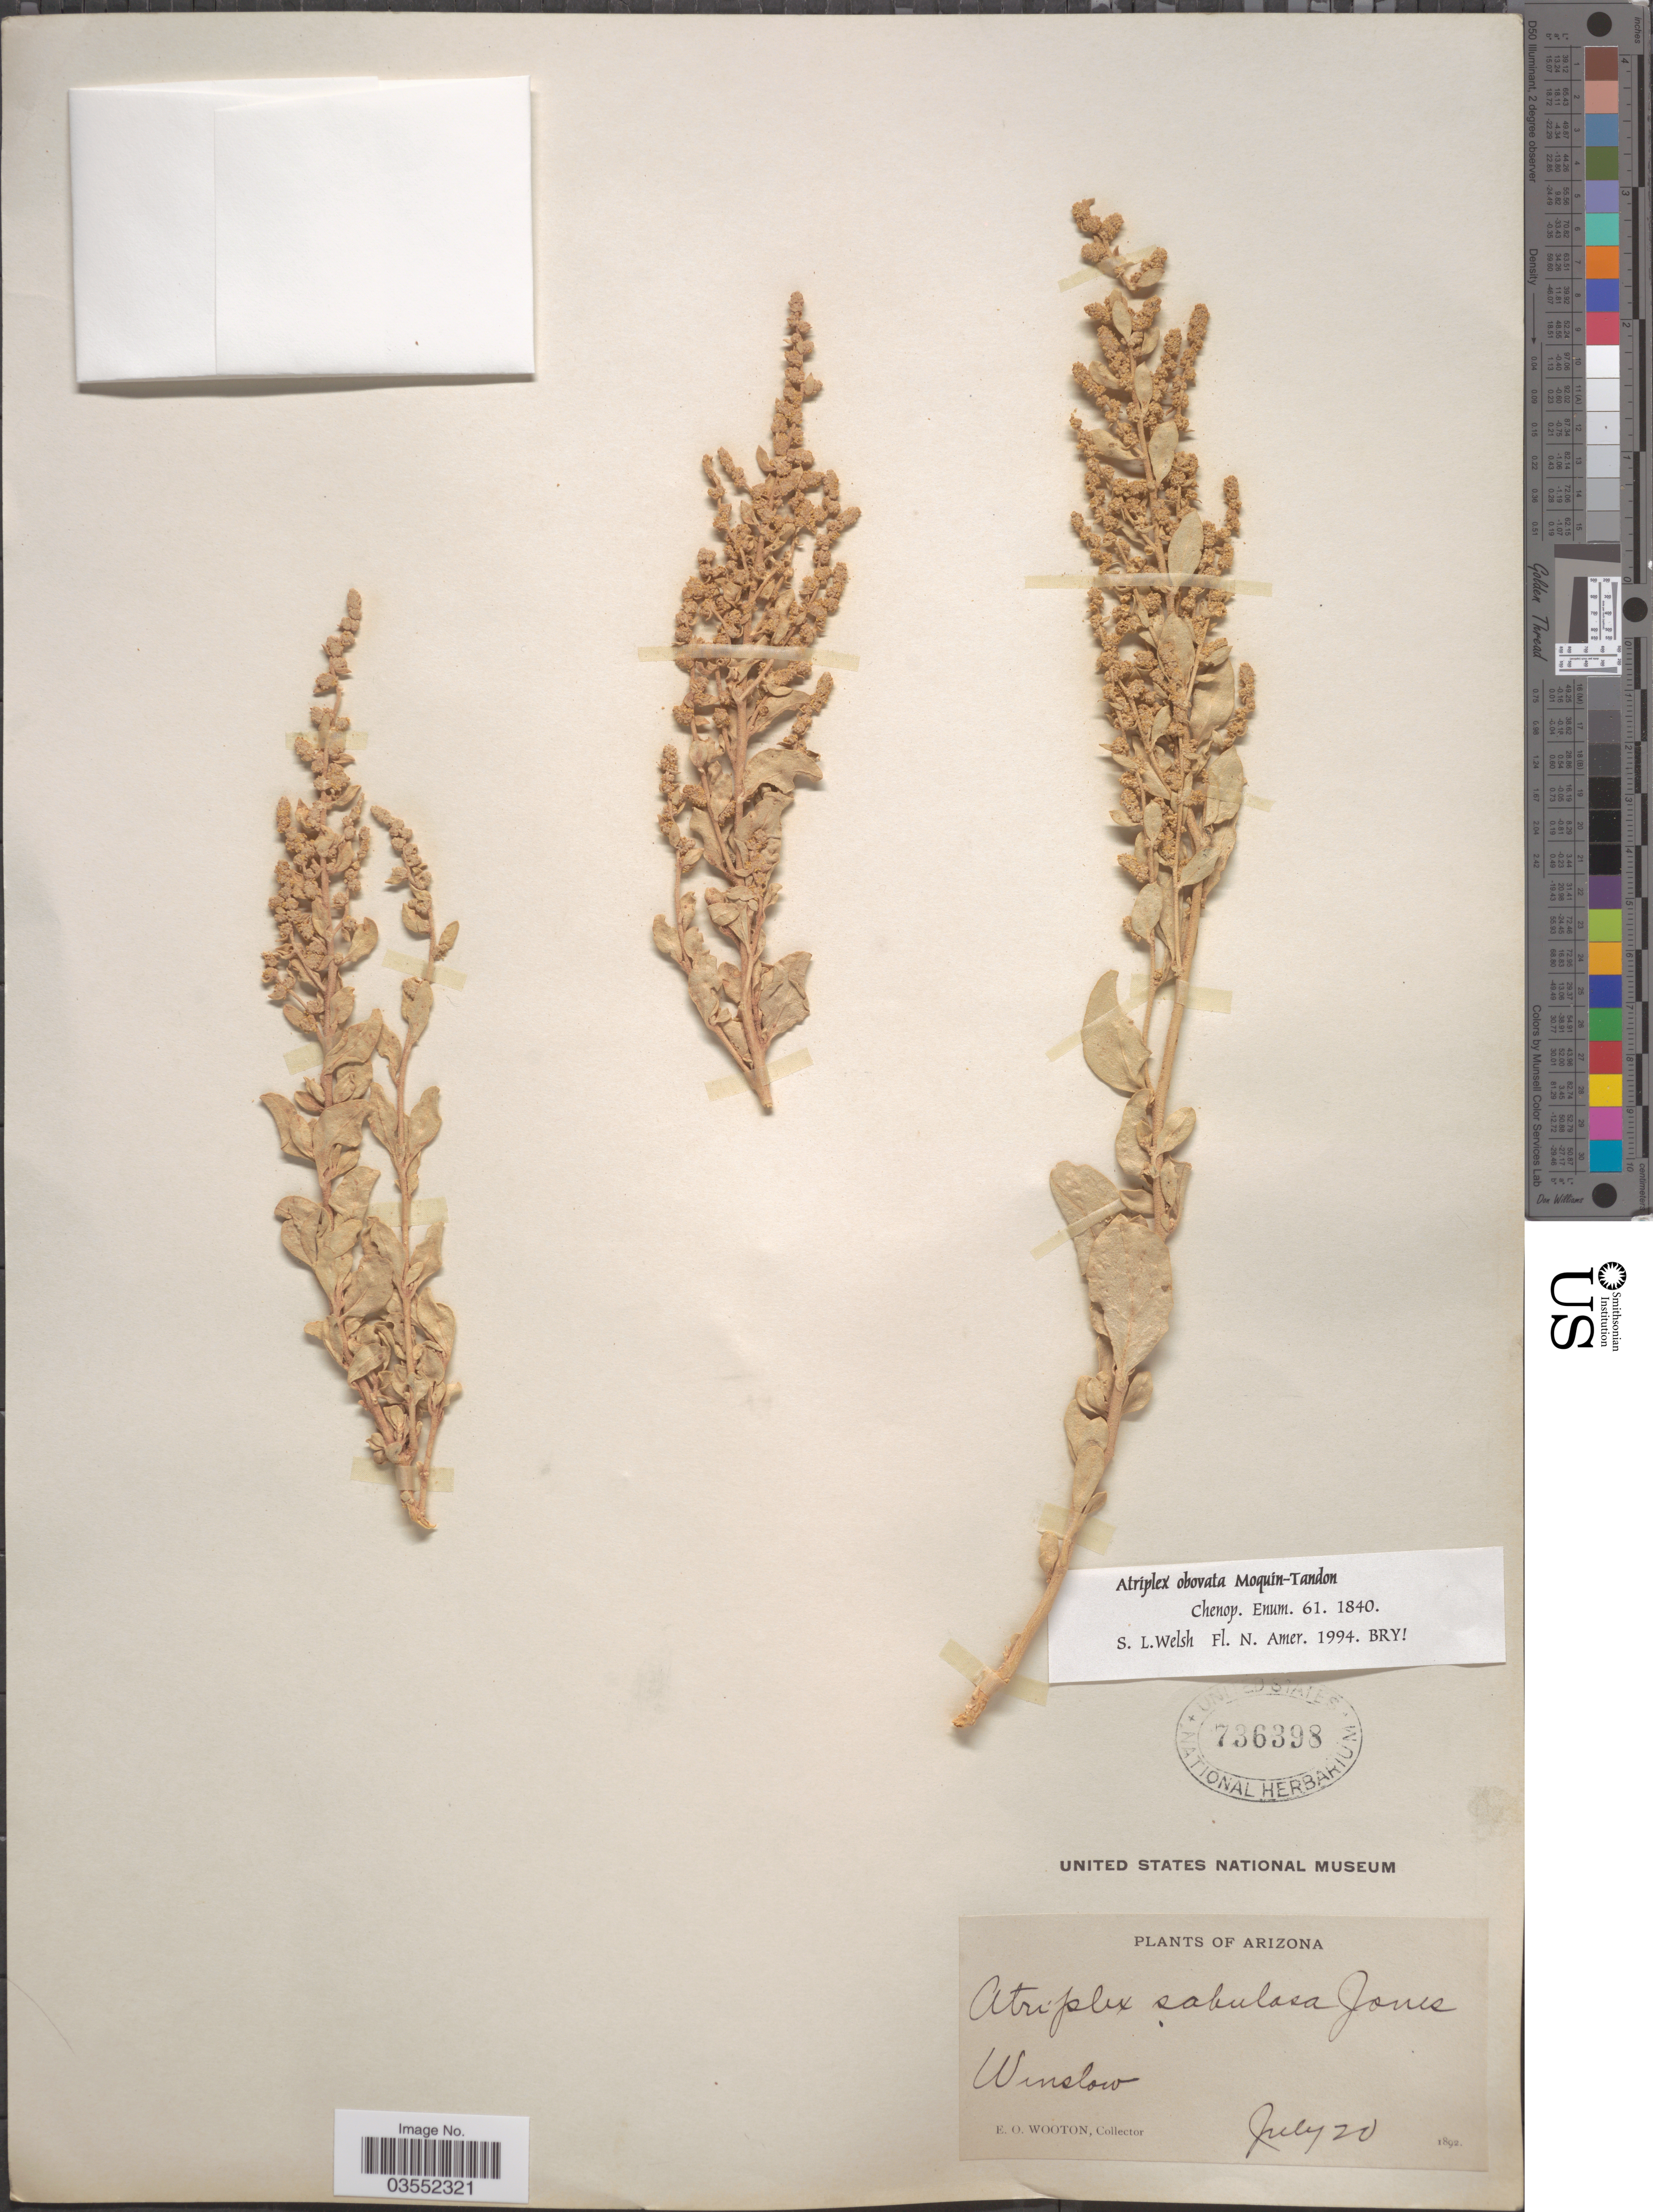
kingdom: Plantae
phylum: Tracheophyta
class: Magnoliopsida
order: Caryophyllales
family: Amaranthaceae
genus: Atriplex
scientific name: Atriplex obovata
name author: Moq.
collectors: E. O. Wooton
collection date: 1892-07-20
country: United States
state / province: Arizona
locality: Winslow.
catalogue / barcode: US 736398